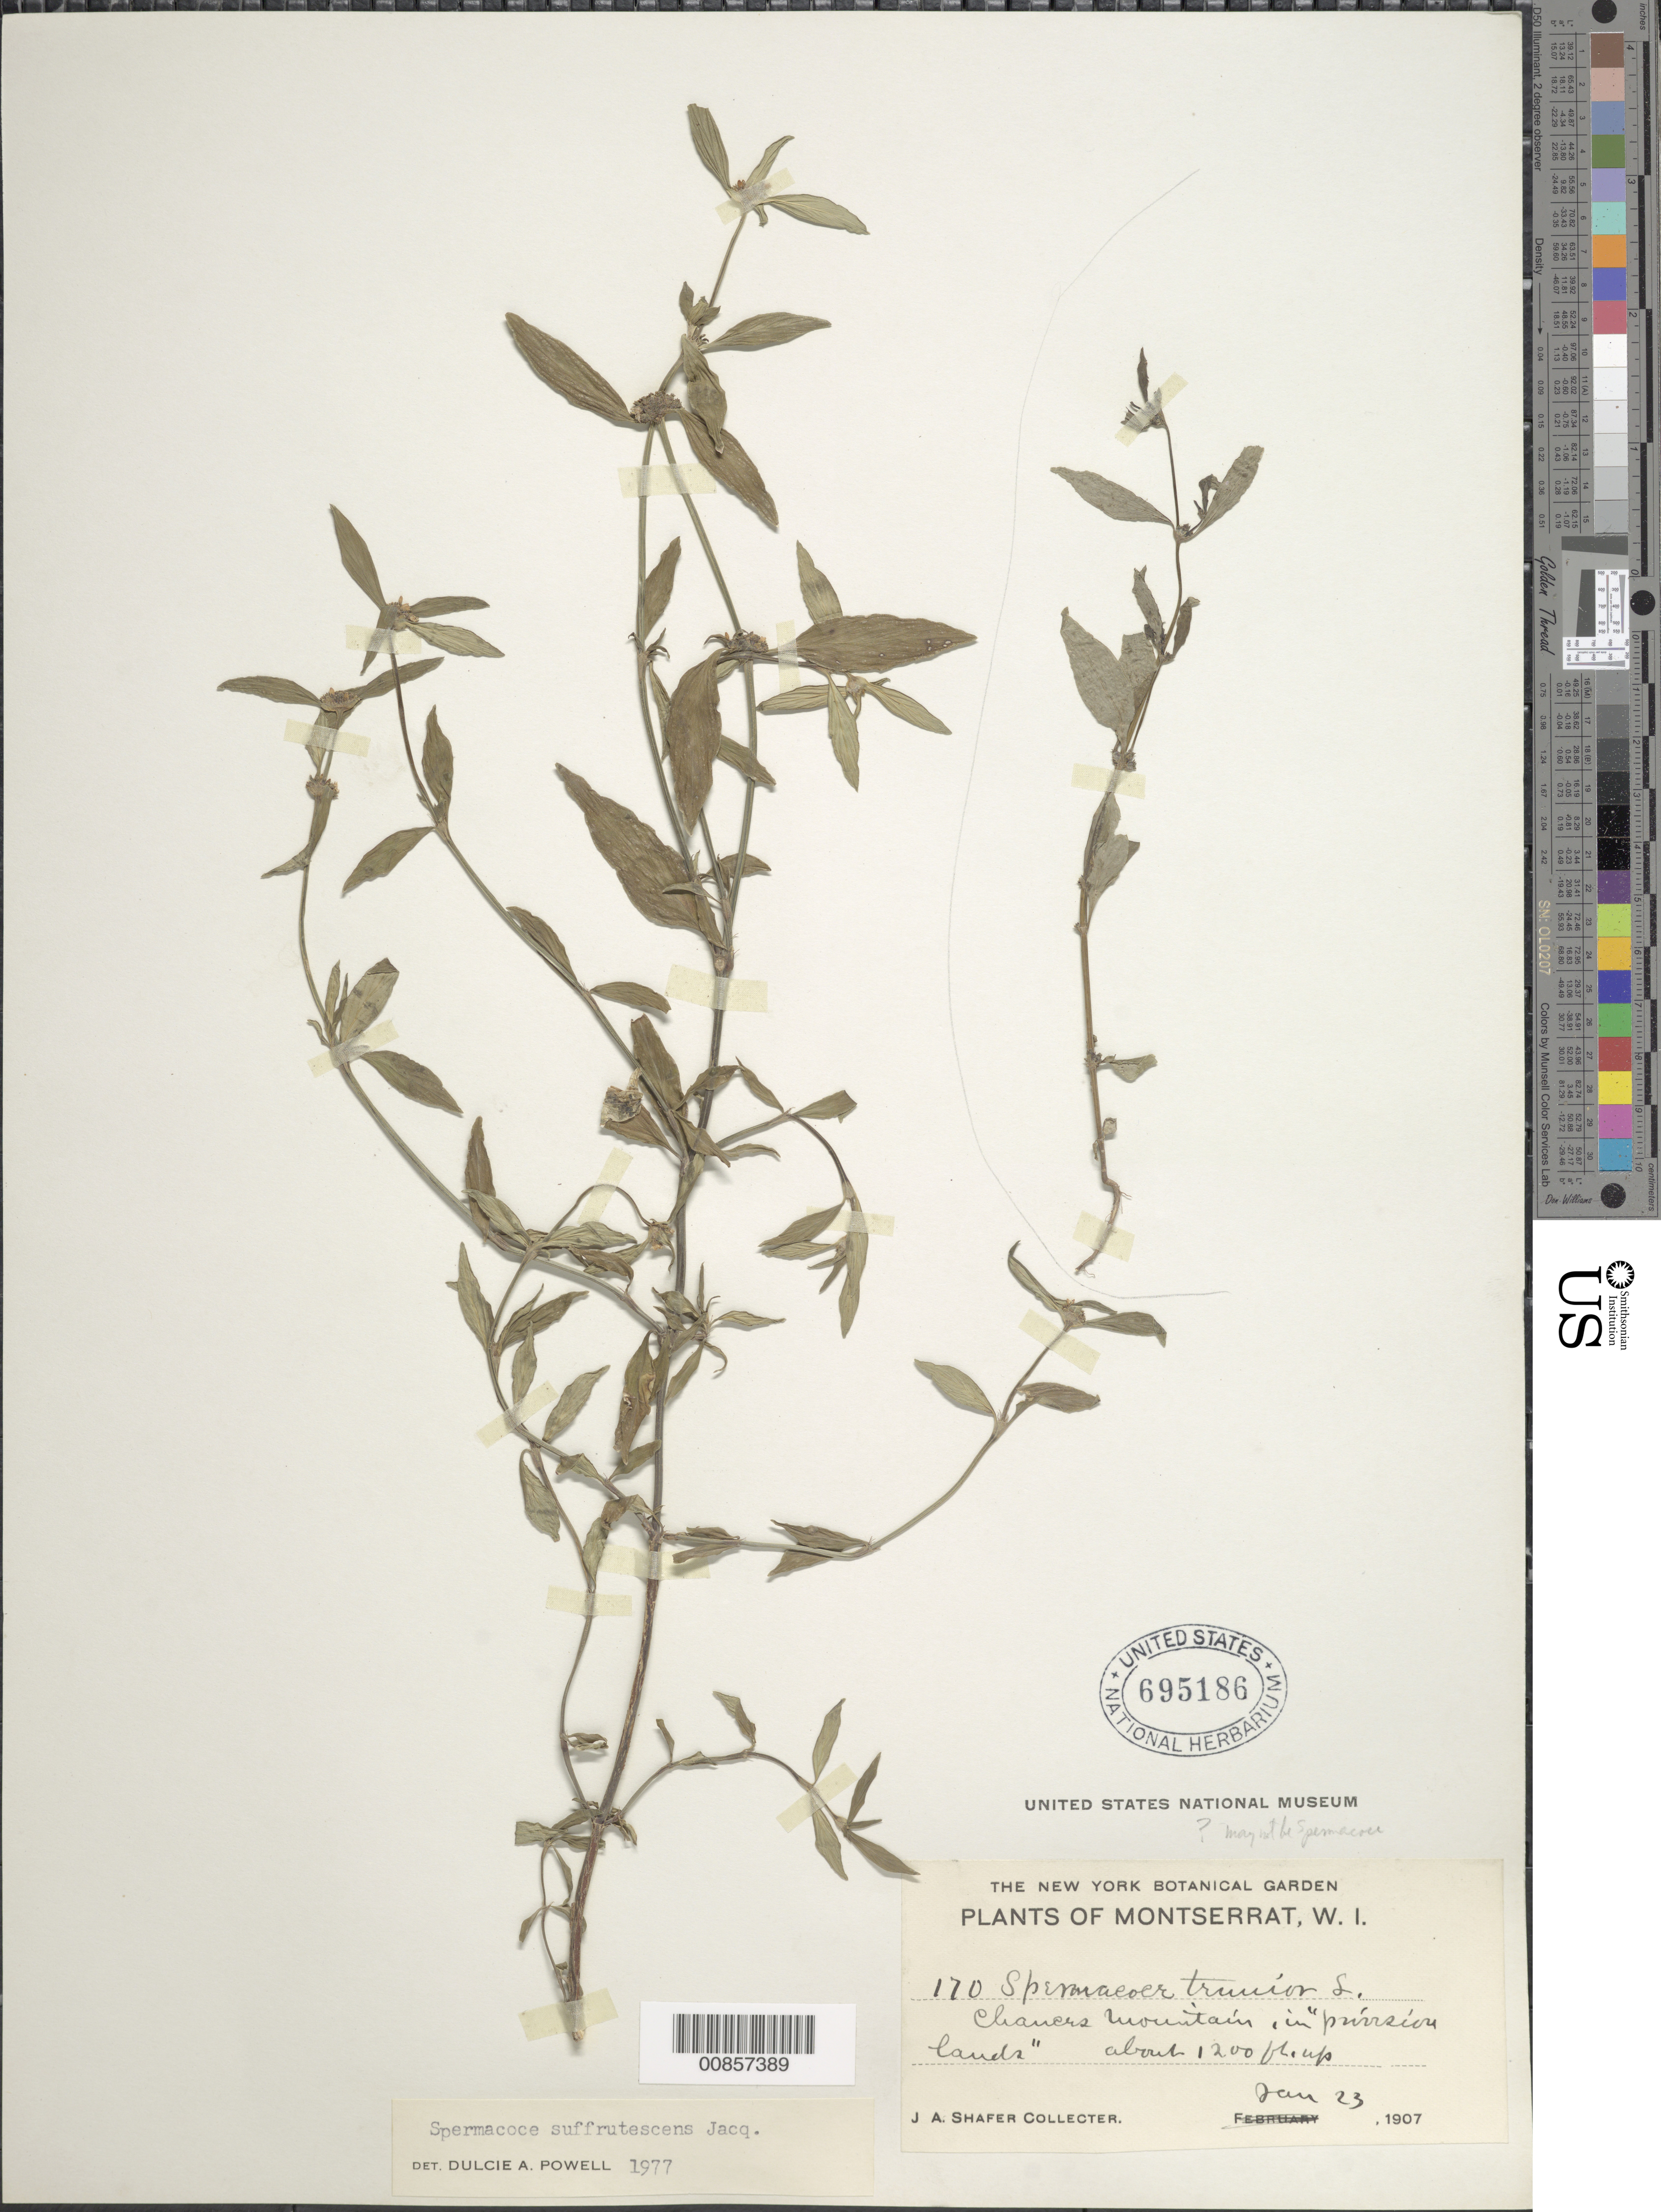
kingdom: Plantae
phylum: Tracheophyta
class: Magnoliopsida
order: Gentianales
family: Rubiaceae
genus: Spermacoce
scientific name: Spermacoce remota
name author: Lam.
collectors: J. A. Shafer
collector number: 170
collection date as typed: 23 Jun 1907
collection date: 1907-06-23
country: Montserrat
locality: Chaucers Mountain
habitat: Montane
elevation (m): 366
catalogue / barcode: US 695186